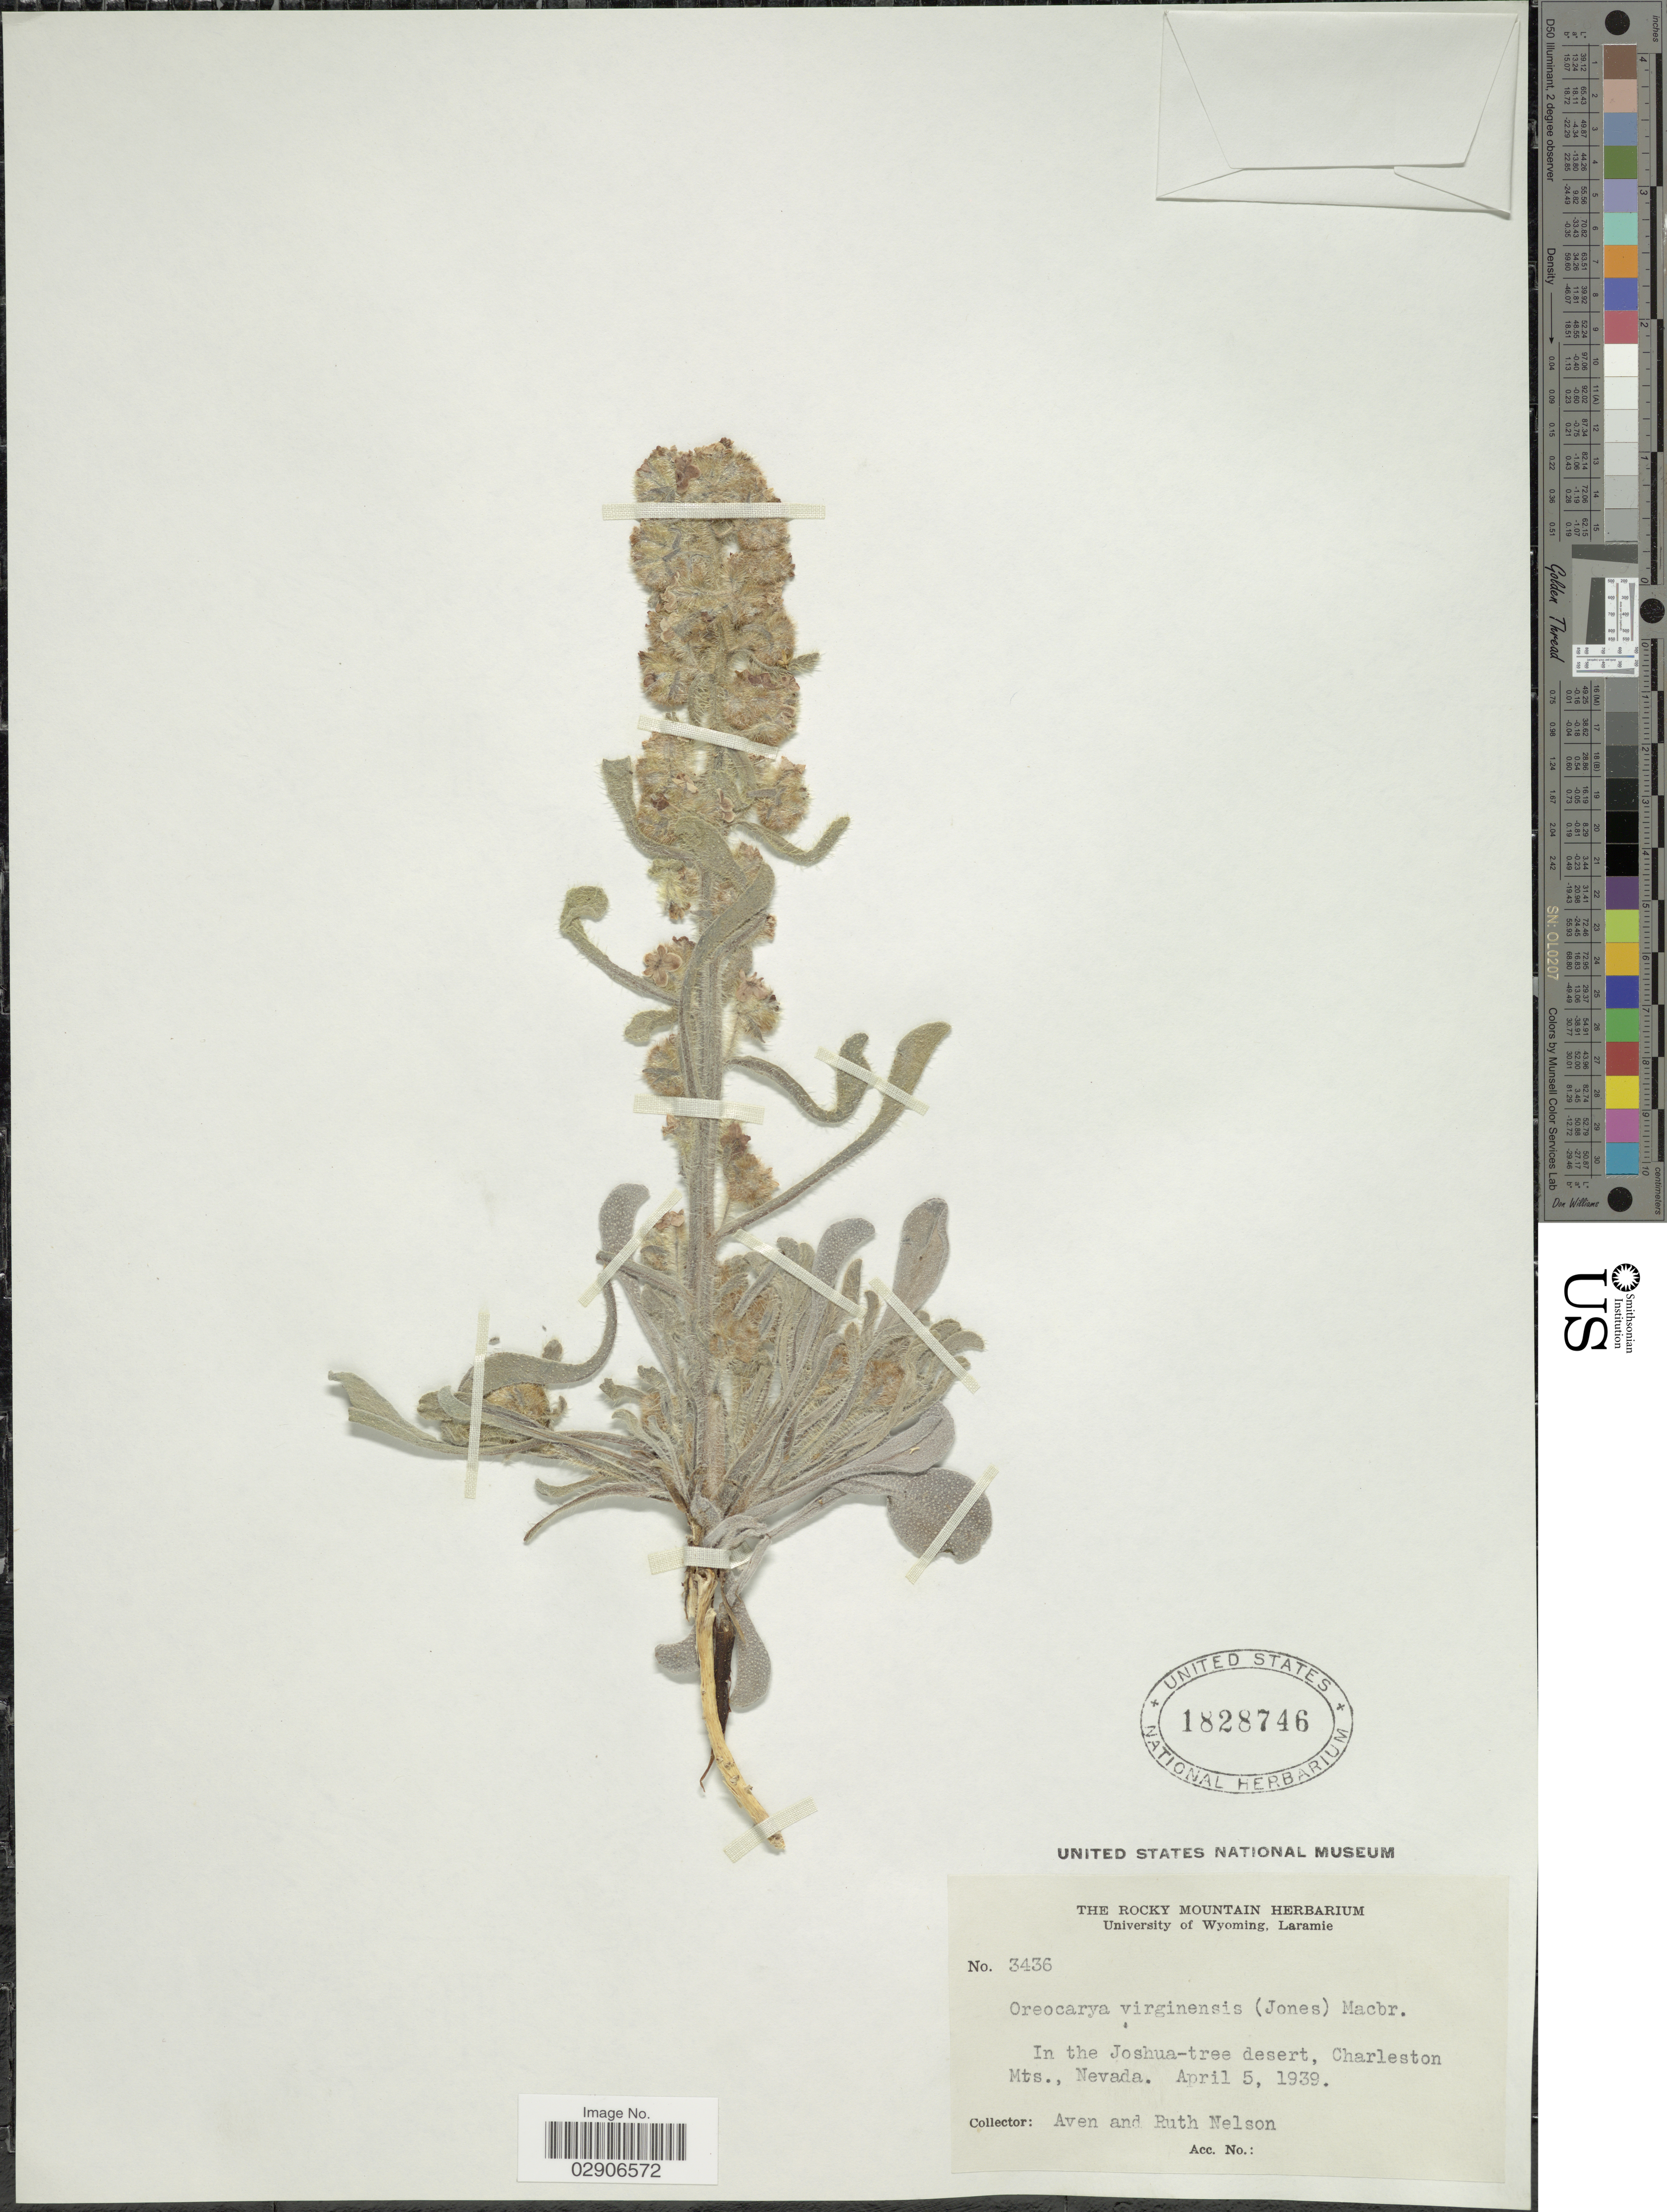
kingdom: Plantae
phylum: Tracheophyta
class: Magnoliopsida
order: Boraginales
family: Boraginaceae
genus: Oreocarya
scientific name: Oreocarya virginensis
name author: (M.E. Jones) J.F. Macbr.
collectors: A. Nelson & R. A. Nelson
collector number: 3436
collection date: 1939-04-05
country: United States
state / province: Nevada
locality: In the Joshua-tree desert, Charleston Mts., Nevada.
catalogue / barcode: US 1828746